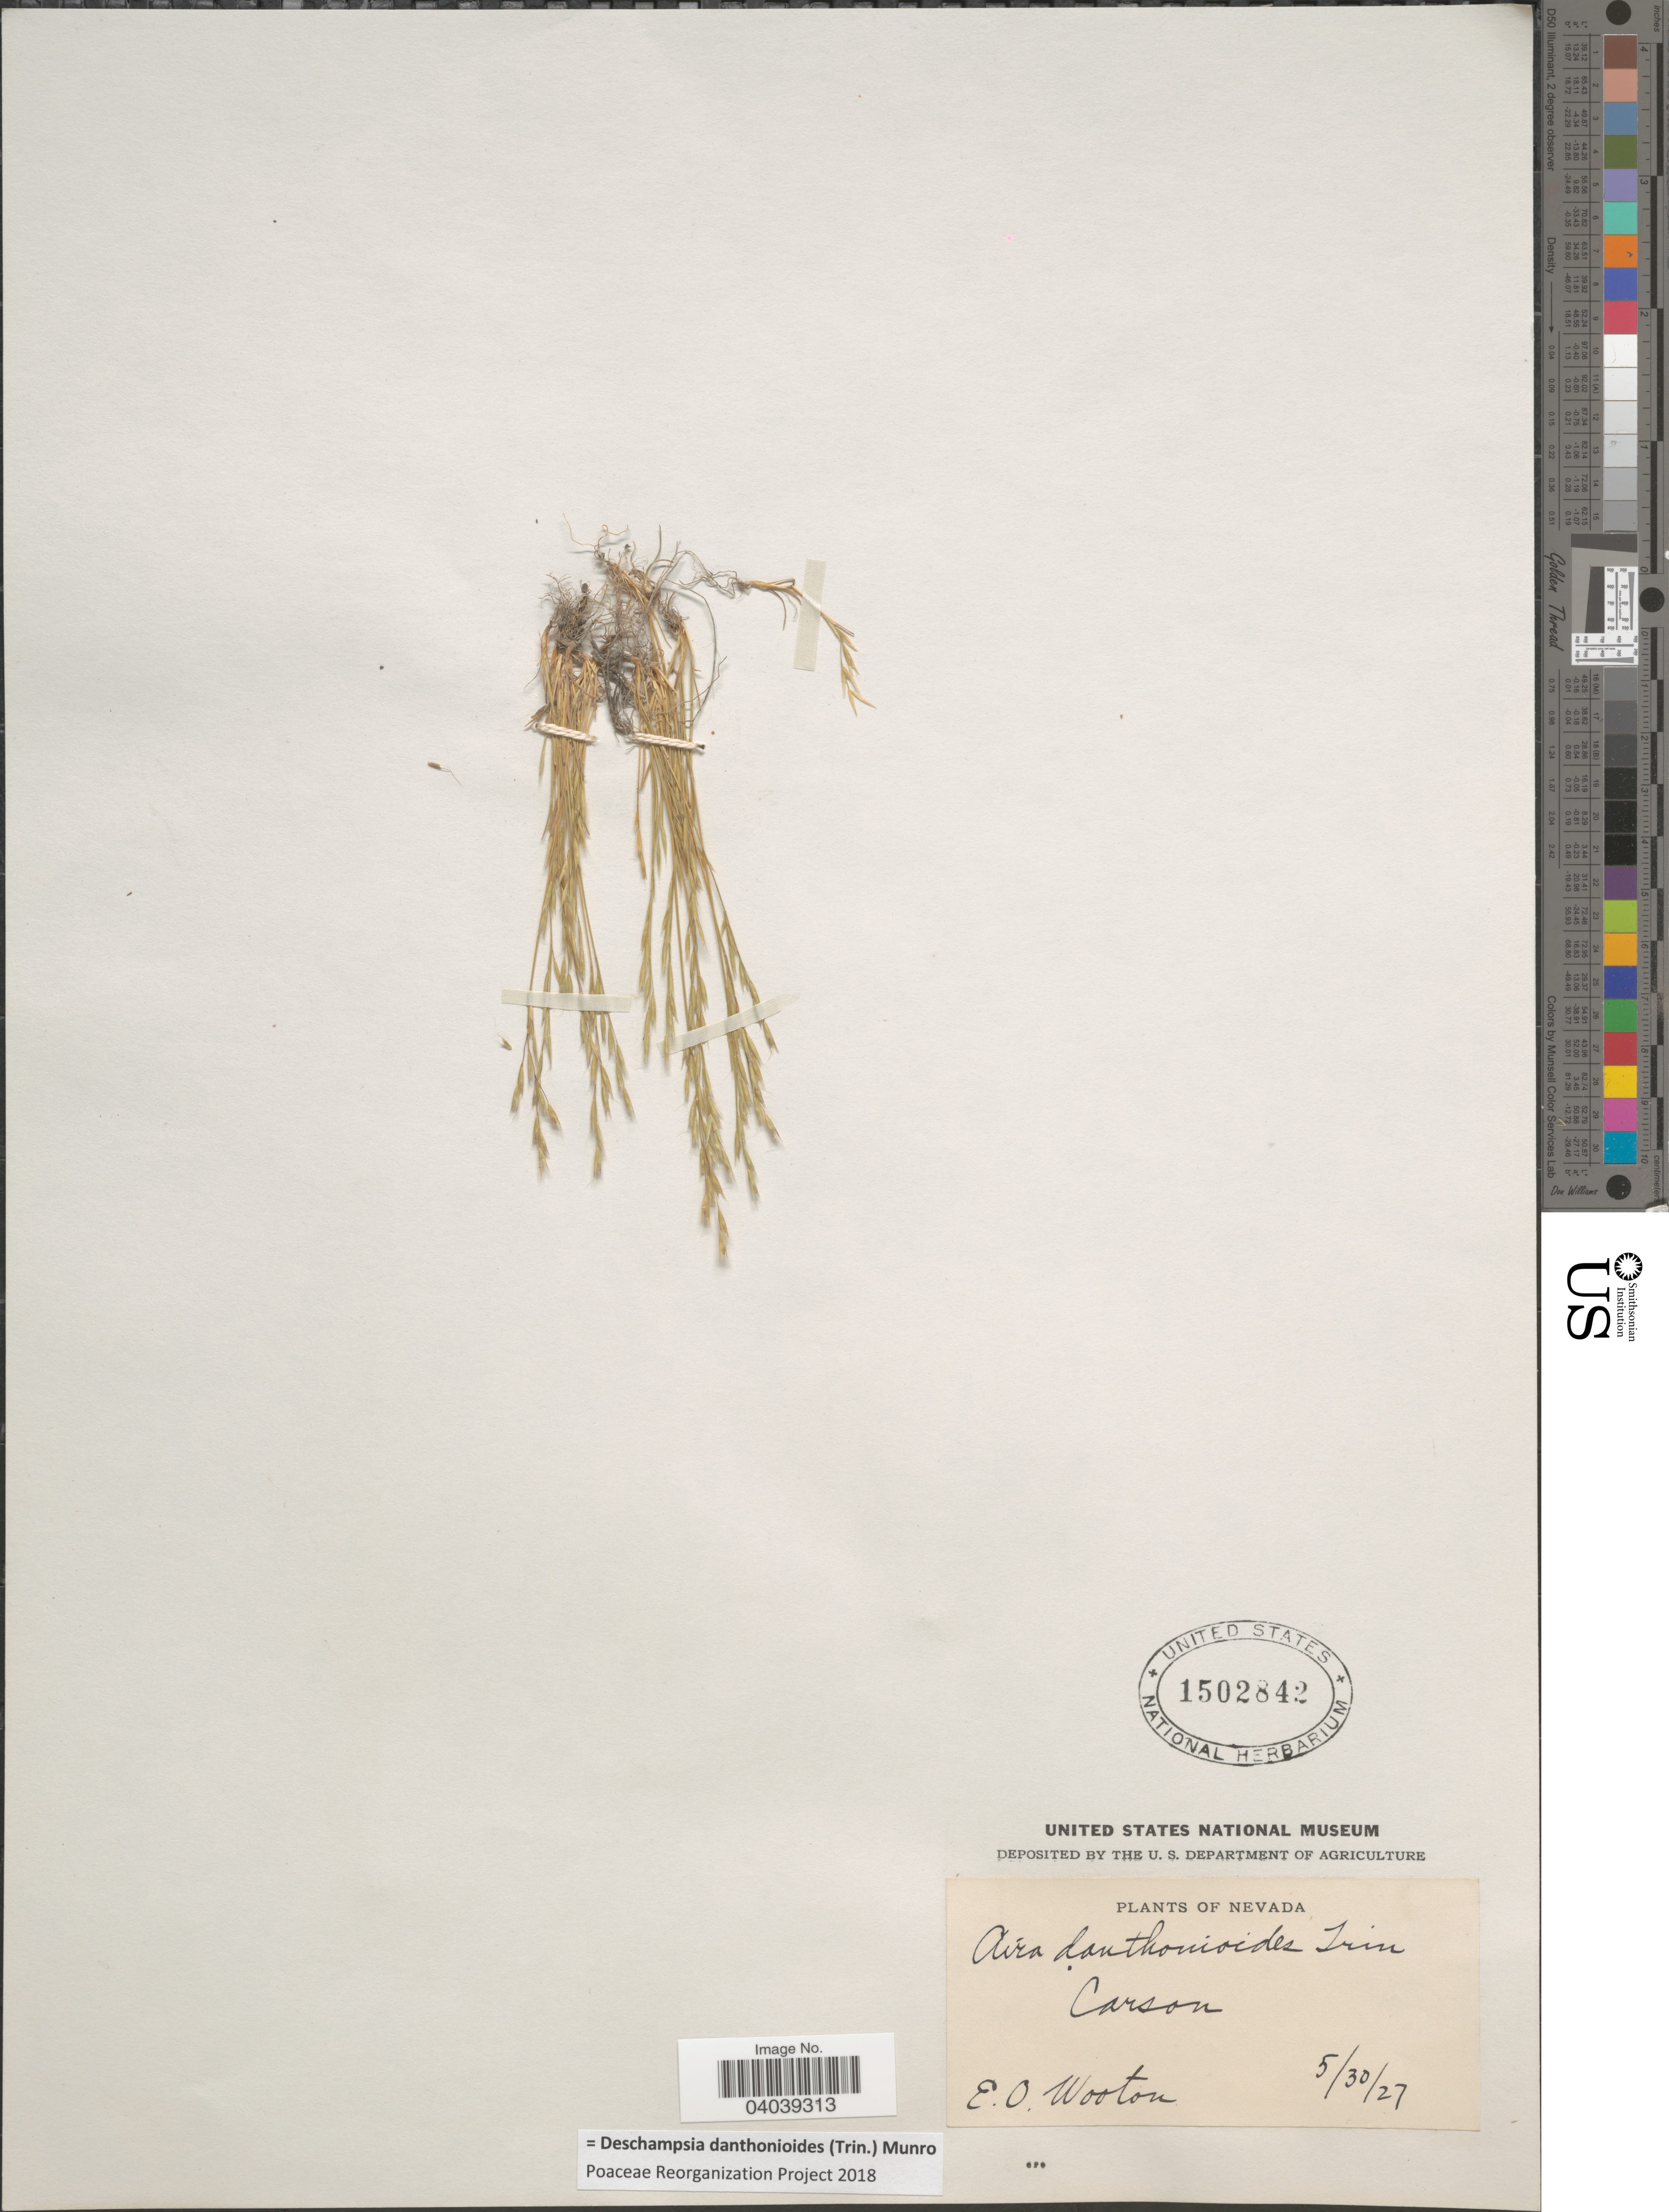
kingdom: Plantae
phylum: Tracheophyta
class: Liliopsida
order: Poales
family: Poaceae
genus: Deschampsia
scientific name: Deschampsia danthonioides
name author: (Trin.) Munro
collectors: E. O. Wooton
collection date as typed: Transcribed d/m/y: 30/5/27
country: United States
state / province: Nevada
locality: Carson.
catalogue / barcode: US 1502842